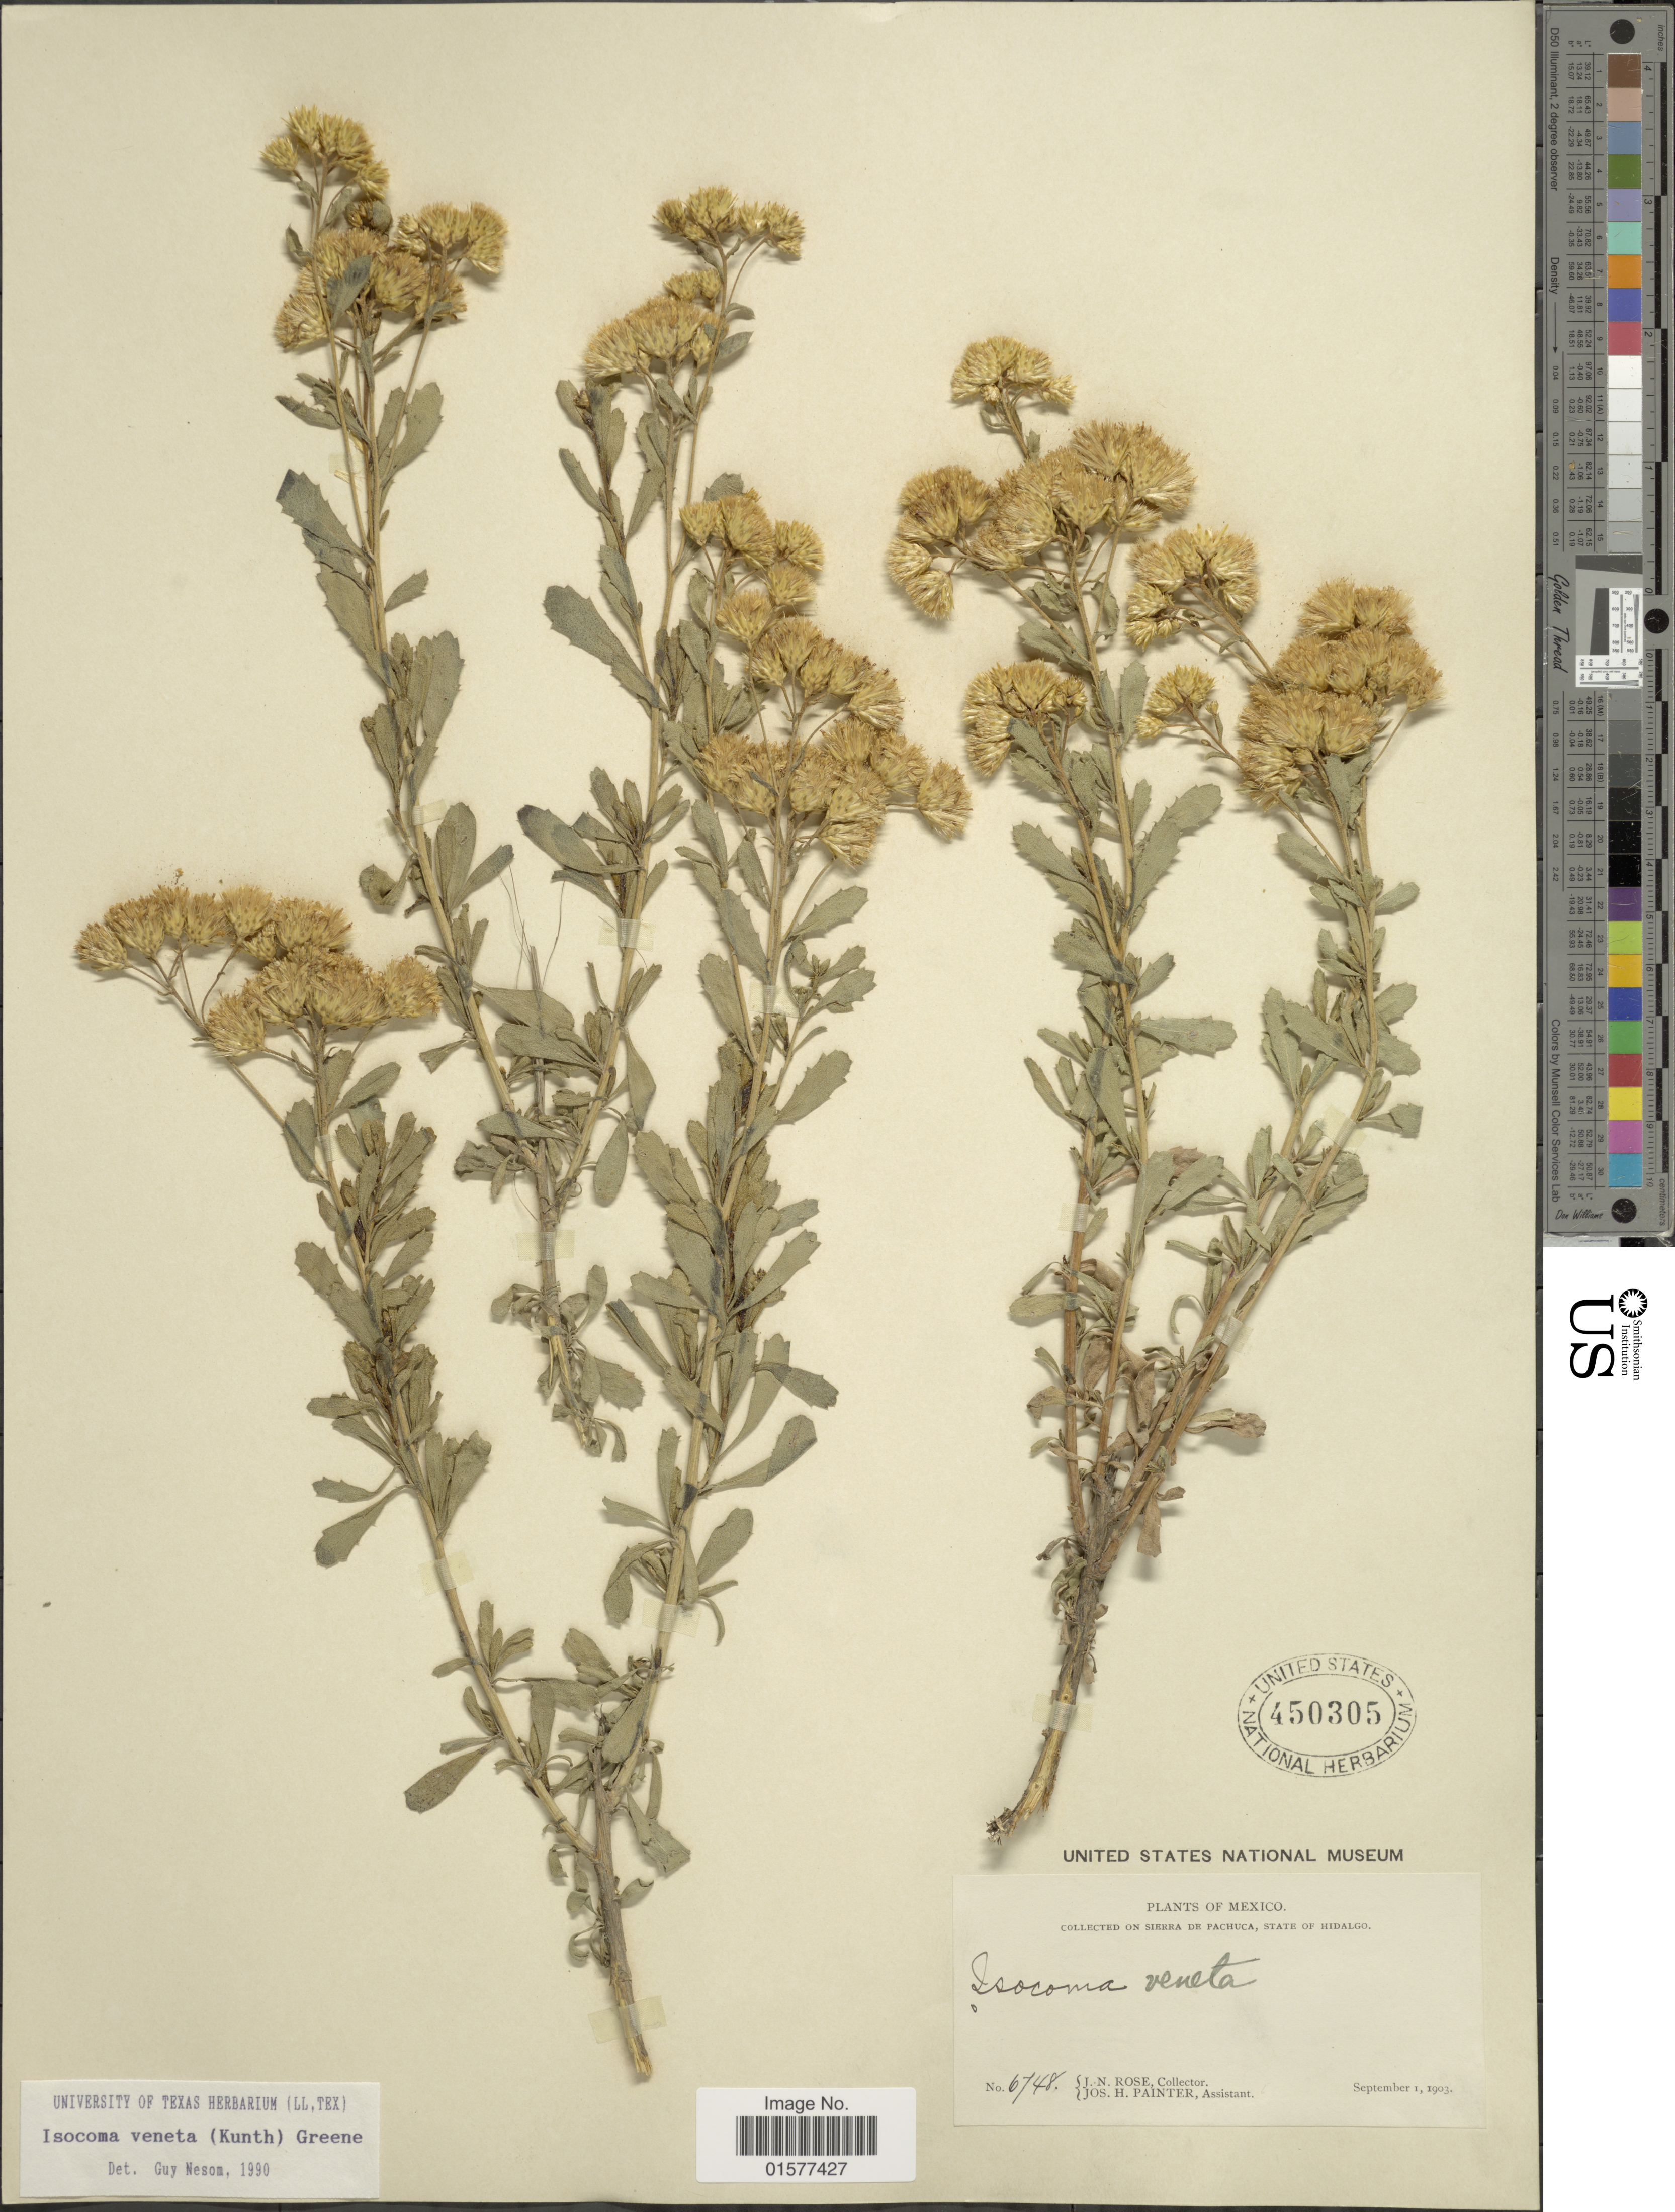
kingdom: Plantae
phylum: Tracheophyta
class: Magnoliopsida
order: Asterales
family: Asteraceae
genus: Isocoma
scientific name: Isocoma veneta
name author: (Kunth) Greene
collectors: J. N. Rose & J. H. Painter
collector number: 6748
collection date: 1903-09-01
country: Mexico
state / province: Hidalgo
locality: Collected on Sierra de Pachuca, State of Hidalgo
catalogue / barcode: US 450305